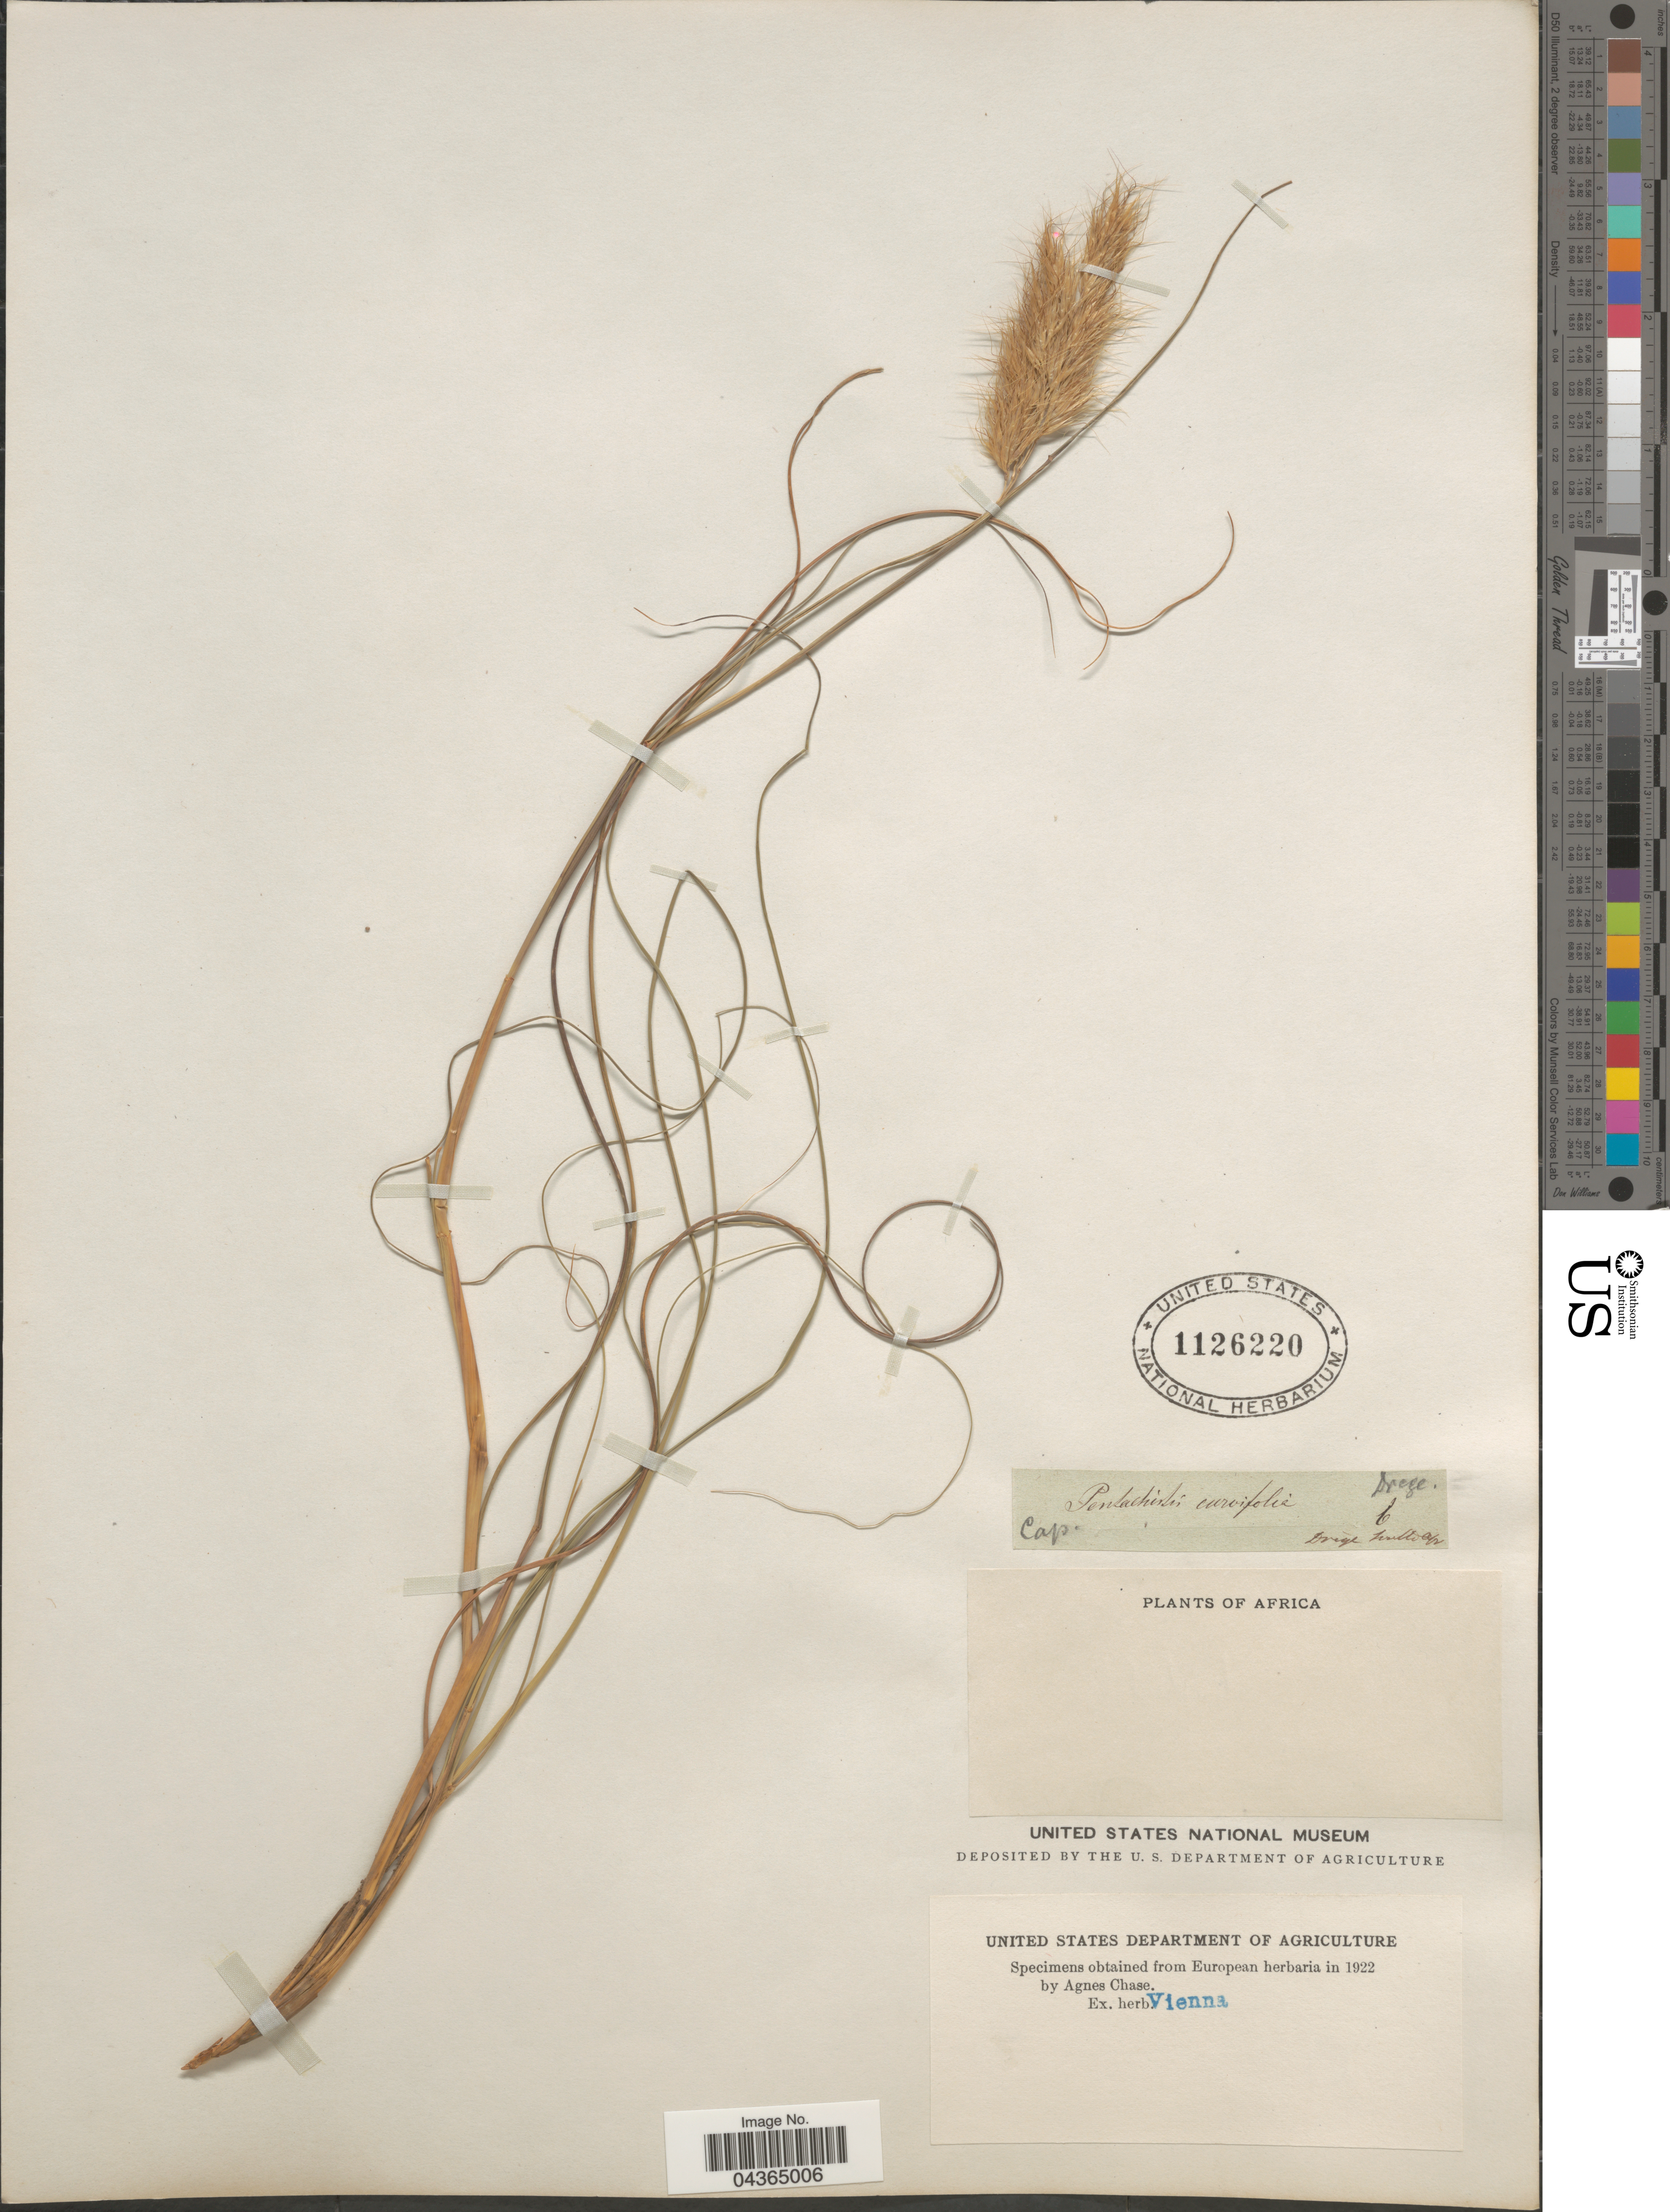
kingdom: Plantae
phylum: Tracheophyta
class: Liliopsida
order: Poales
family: Poaceae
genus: Pentameris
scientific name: Pentameris curvifolia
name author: (Schrad.) Steud.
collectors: Drege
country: South Africa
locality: Cap. Africa.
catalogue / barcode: US 1126220